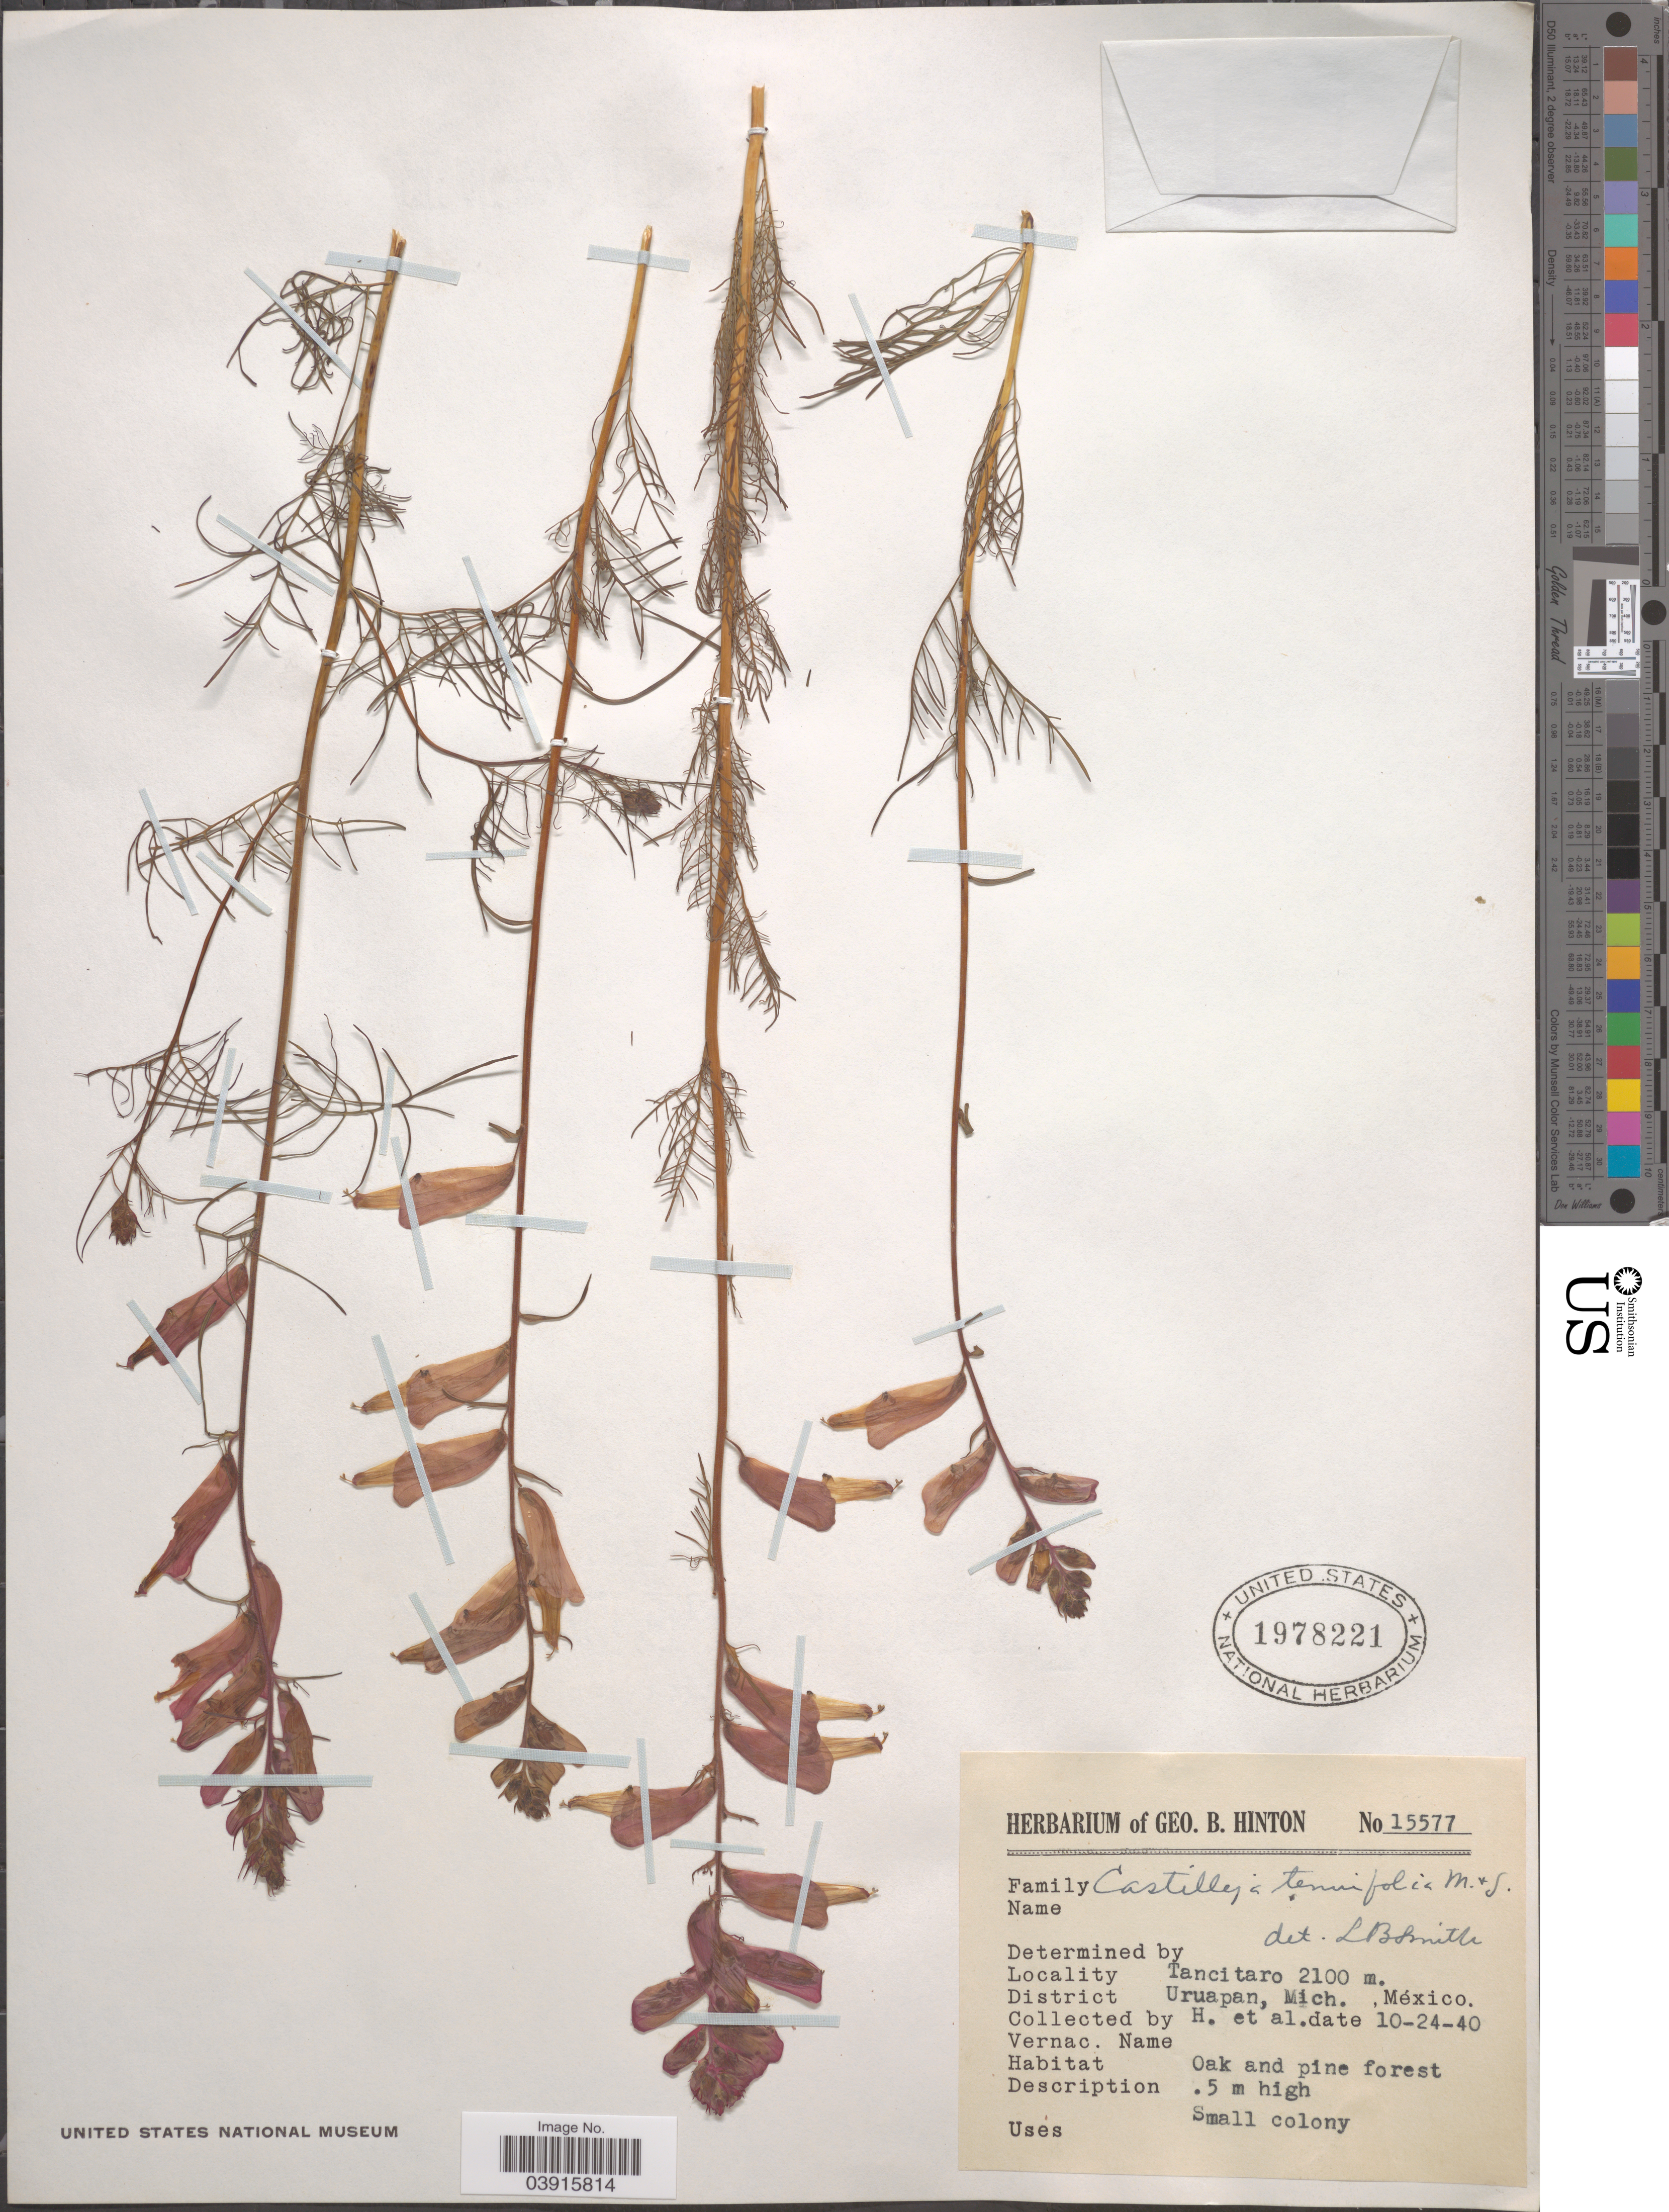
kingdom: Plantae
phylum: Tracheophyta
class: Magnoliopsida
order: Lamiales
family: Orobanchaceae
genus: Castilleja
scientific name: Castilleja tenuiflora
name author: Benth.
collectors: G. B. Hinton & et al.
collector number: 15577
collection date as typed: Transcribed d/m/y: 24/10/40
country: Mexico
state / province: Michoacán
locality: Tancitaro. District Uruapan.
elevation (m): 2100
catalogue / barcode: US 1978221